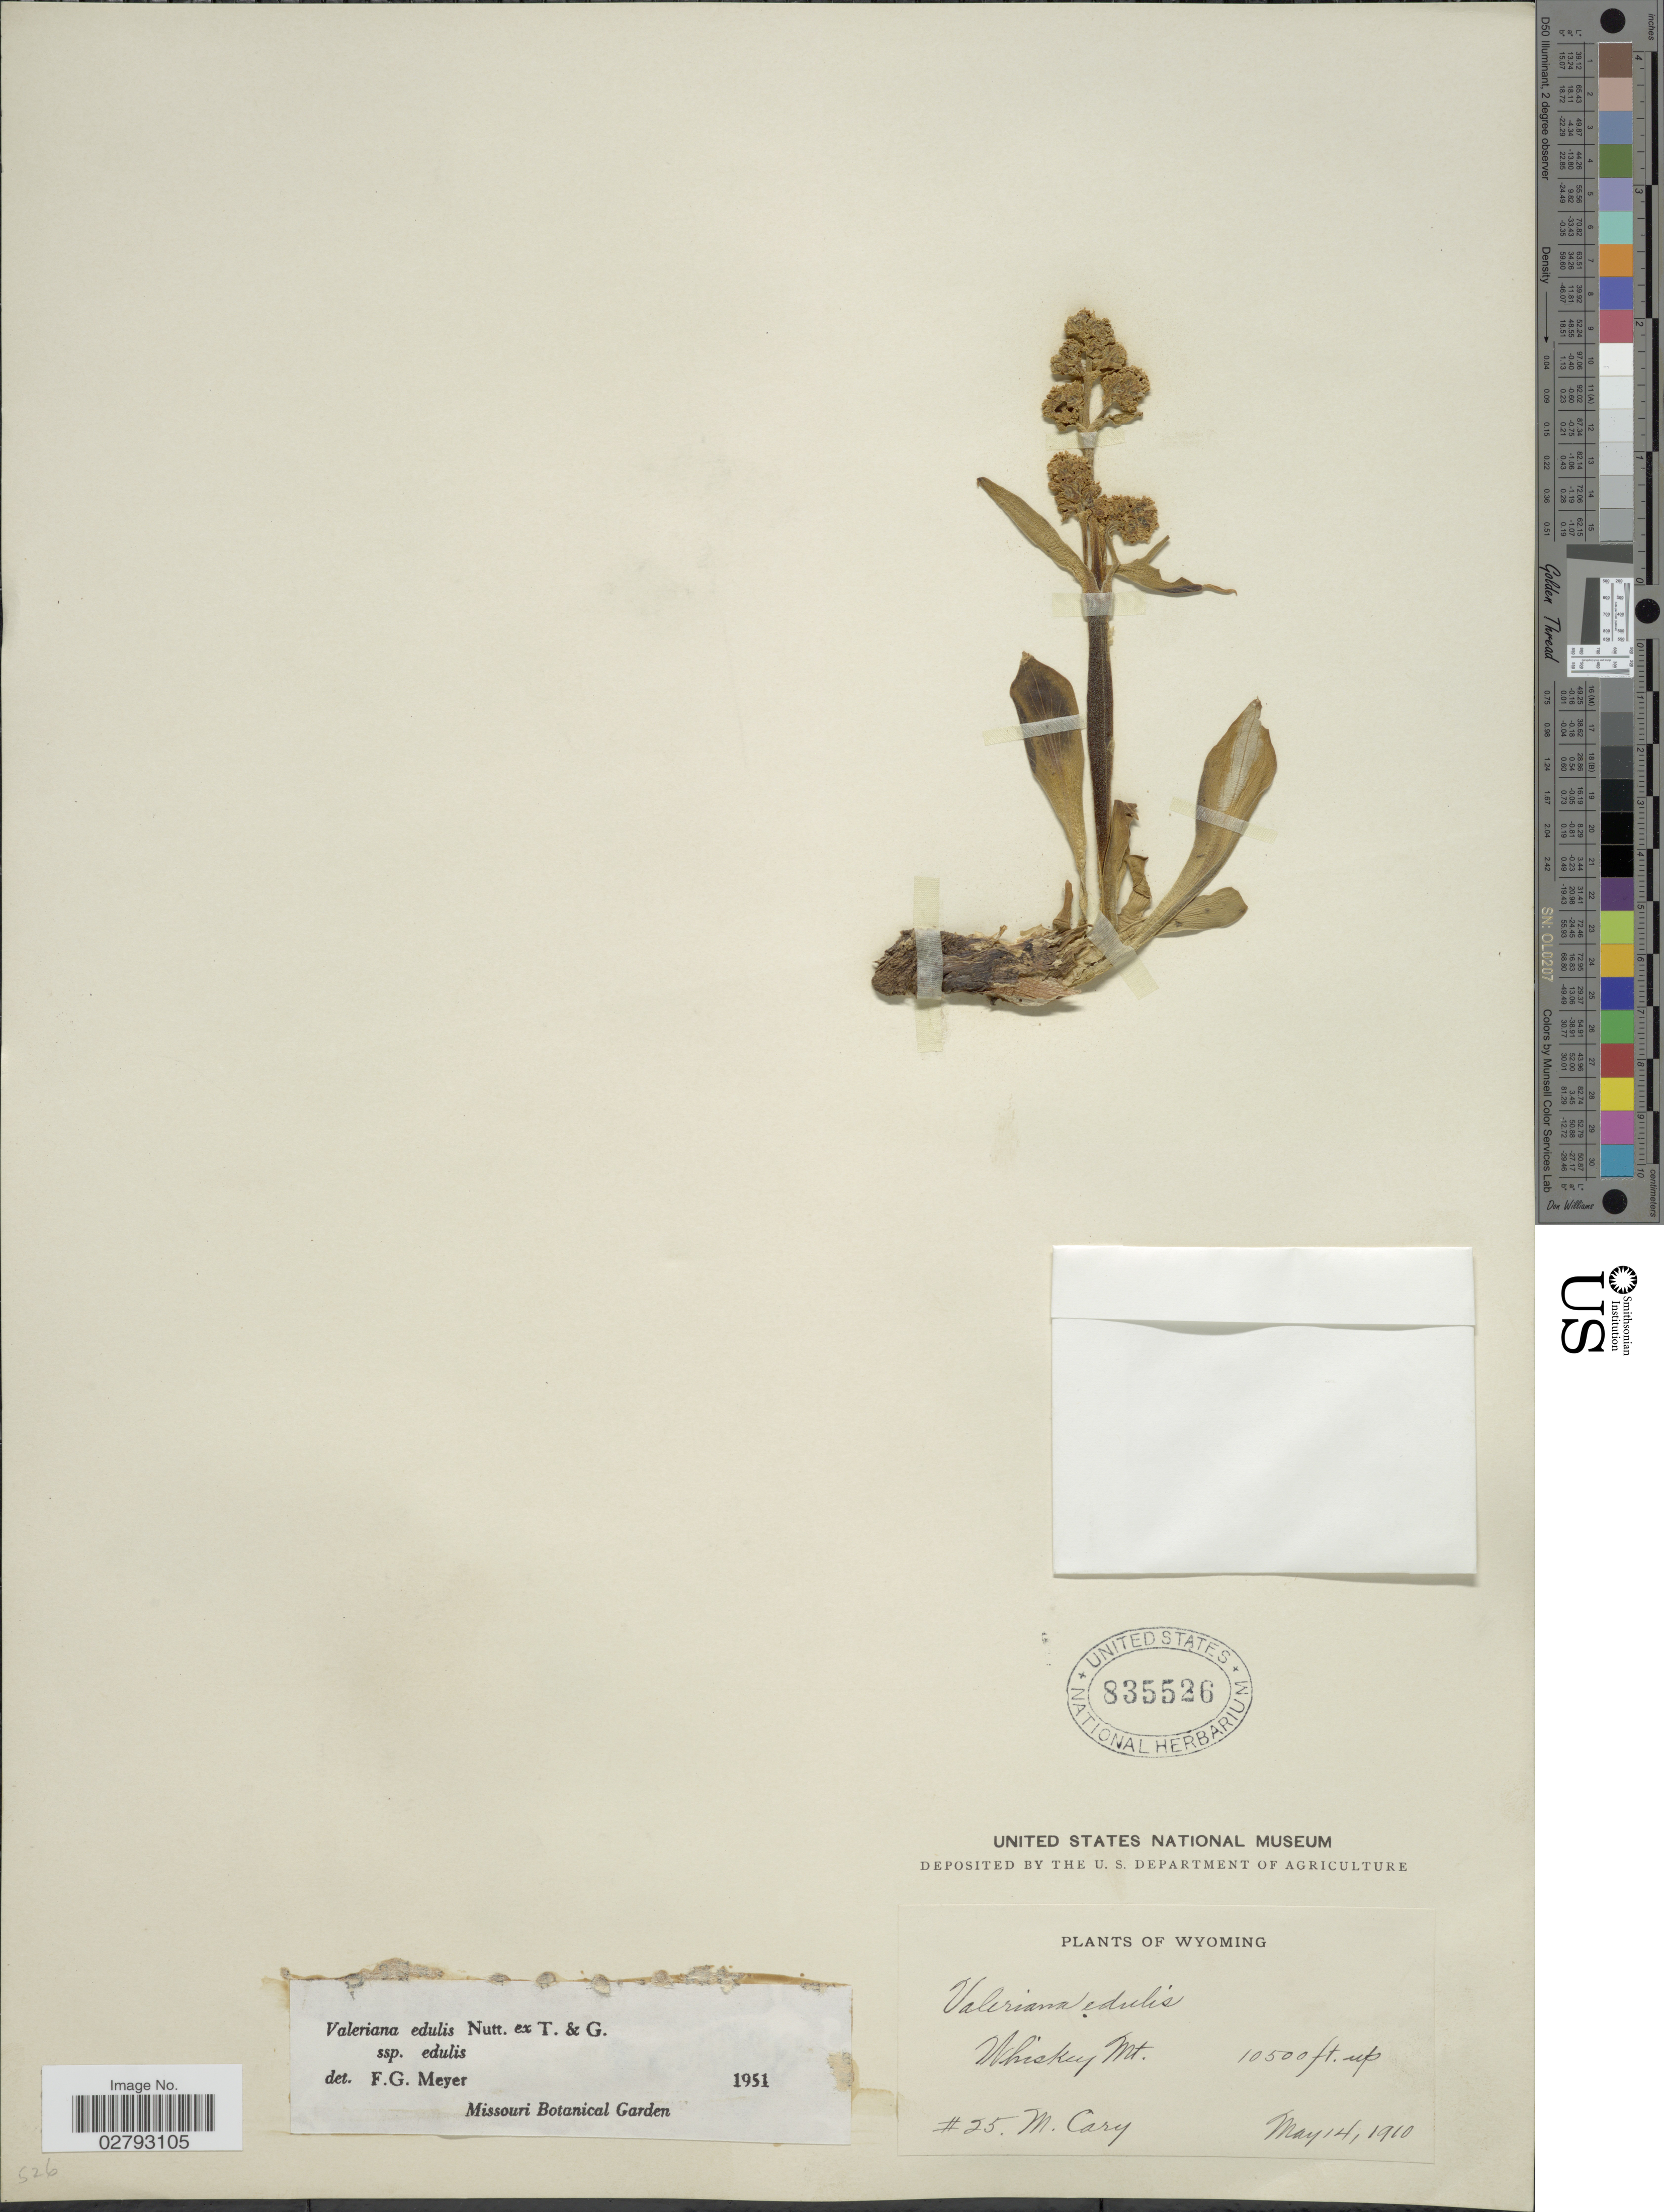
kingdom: Plantae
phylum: Tracheophyta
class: Magnoliopsida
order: Dipsacales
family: Caprifoliaceae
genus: Valeriana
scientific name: Valeriana edulis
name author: Nutt.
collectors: M. Cary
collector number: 25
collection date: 1910-05-14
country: United States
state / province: Wyoming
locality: Whiskey Mt.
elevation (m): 3200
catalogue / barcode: US 835526